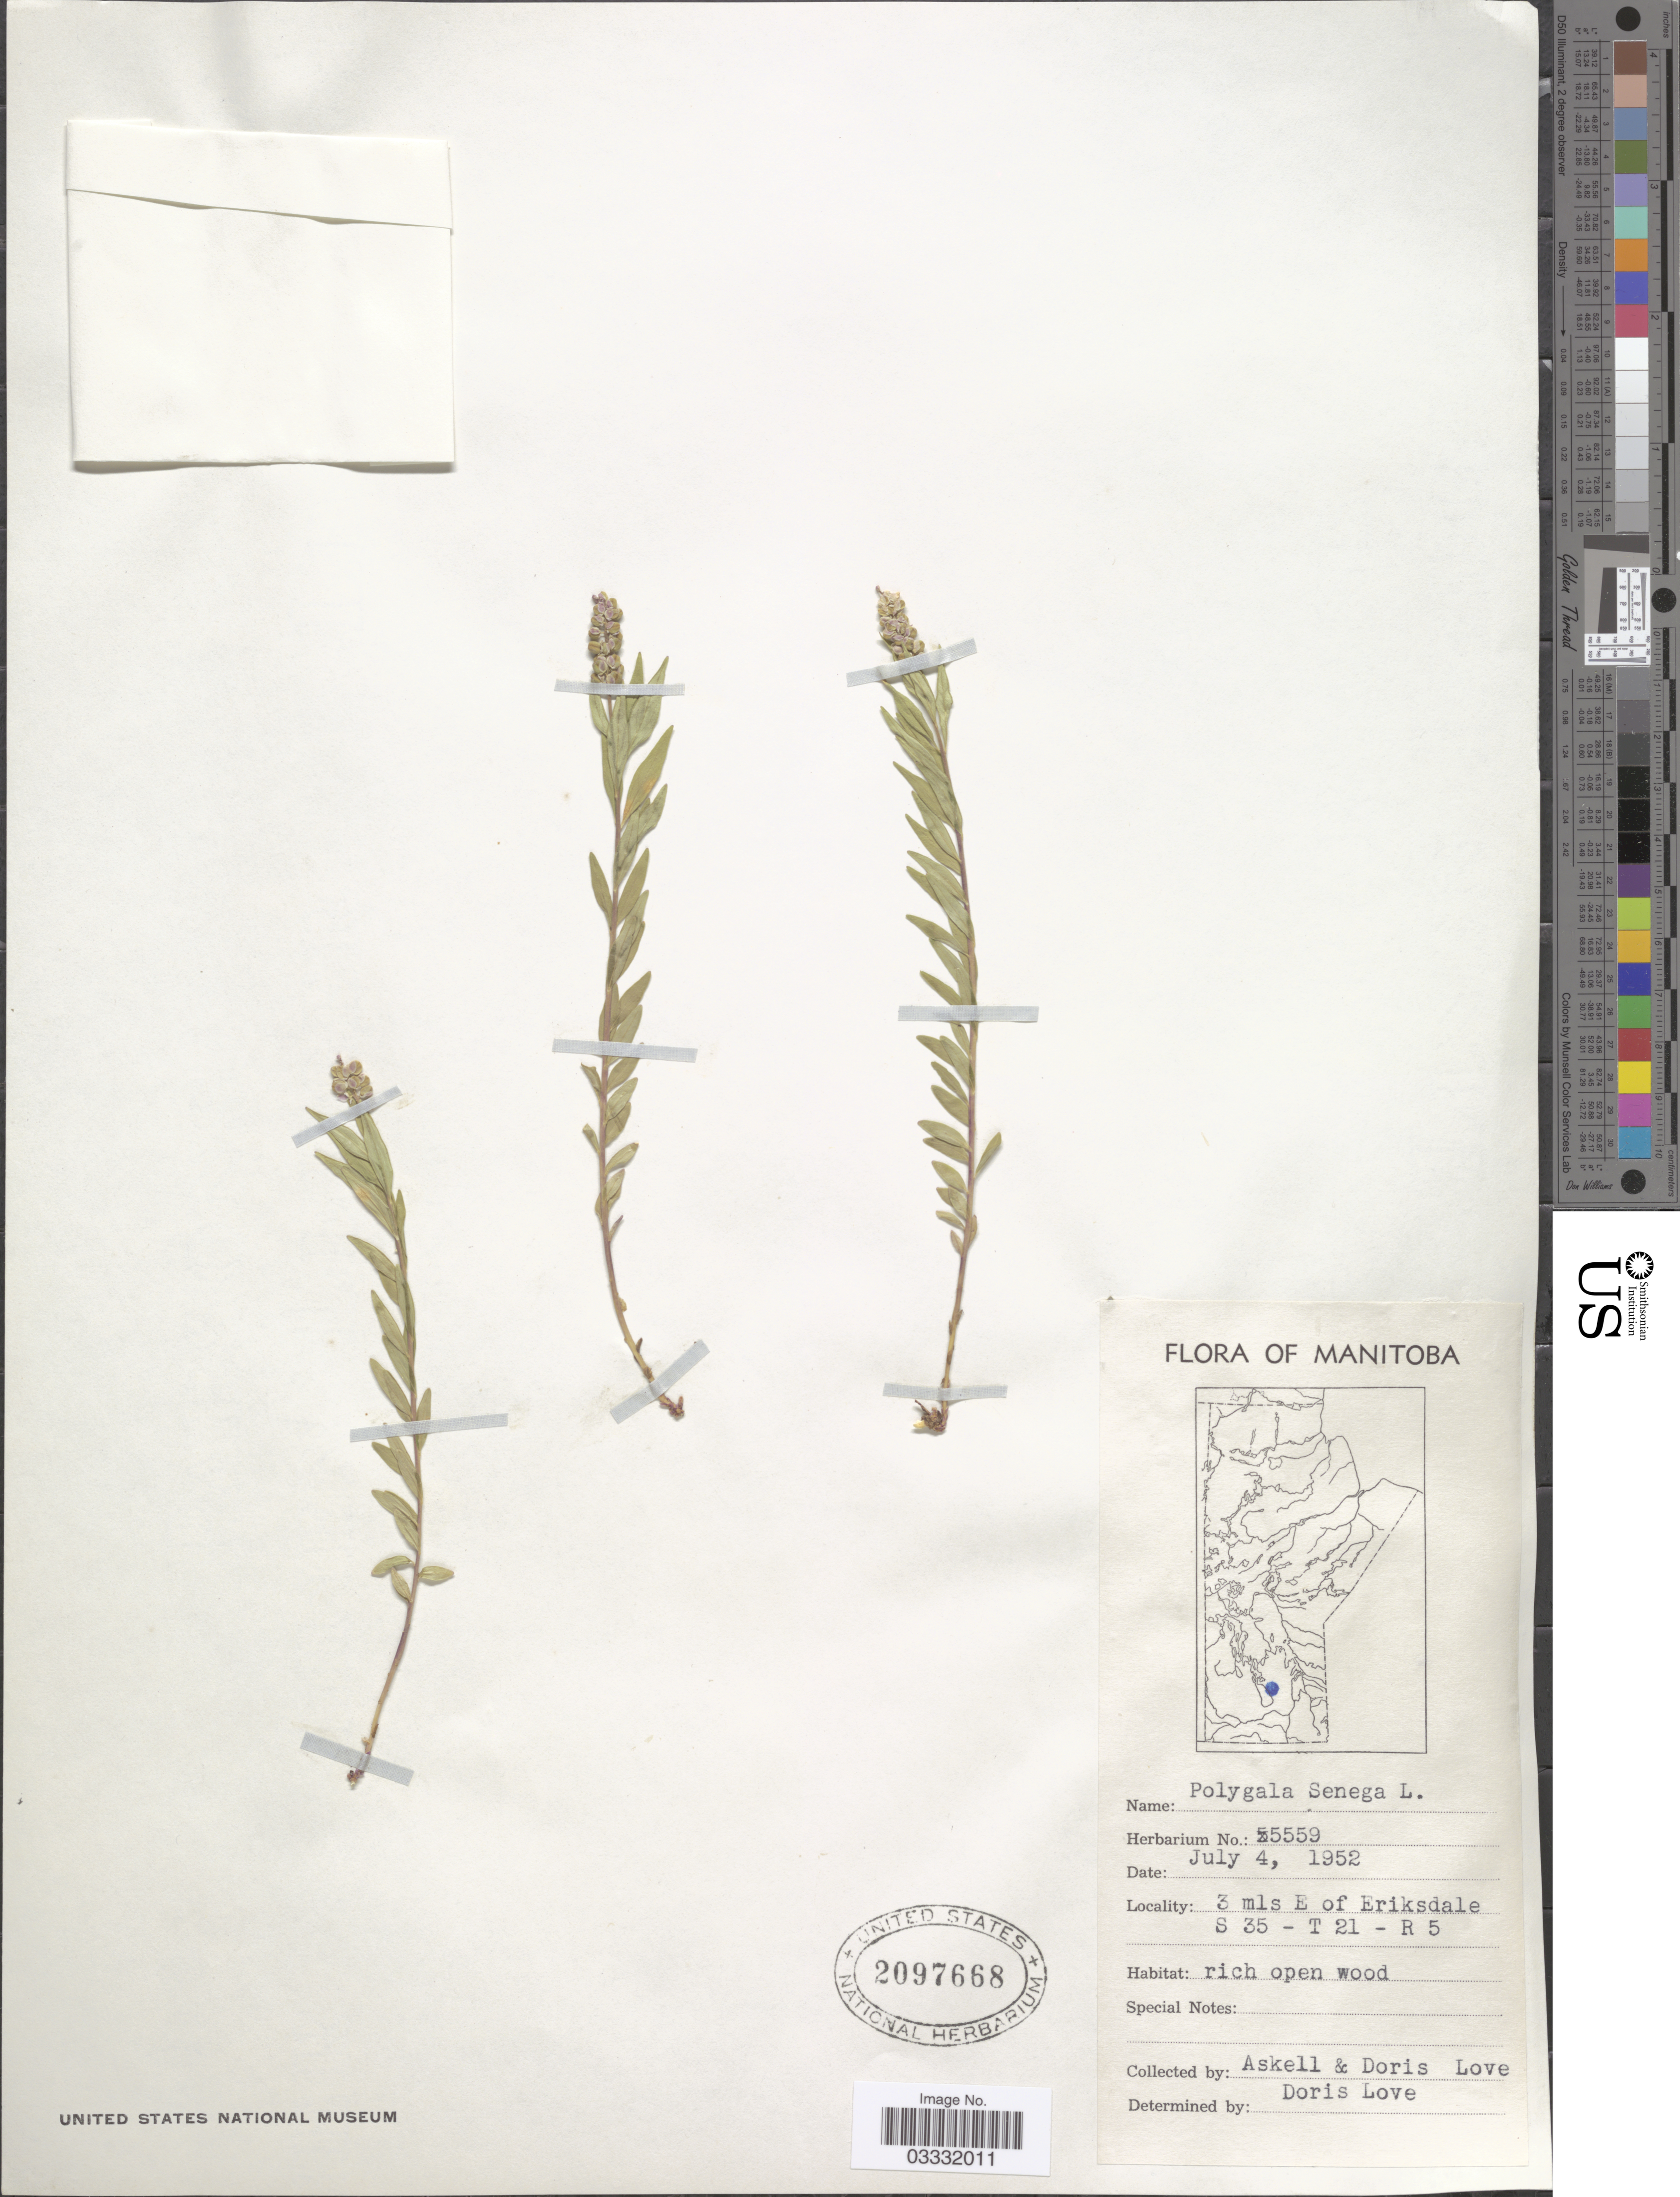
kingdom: Plantae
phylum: Tracheophyta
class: Magnoliopsida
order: Fabales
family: Polygalaceae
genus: Polygala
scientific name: Polygala senega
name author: L.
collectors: -. Askell & D. Löve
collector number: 5559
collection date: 1952-07-04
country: Canada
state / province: Manitoba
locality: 3 mls E of Eriksdale. S 35 - T 21 - R 5.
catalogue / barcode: US 2097668